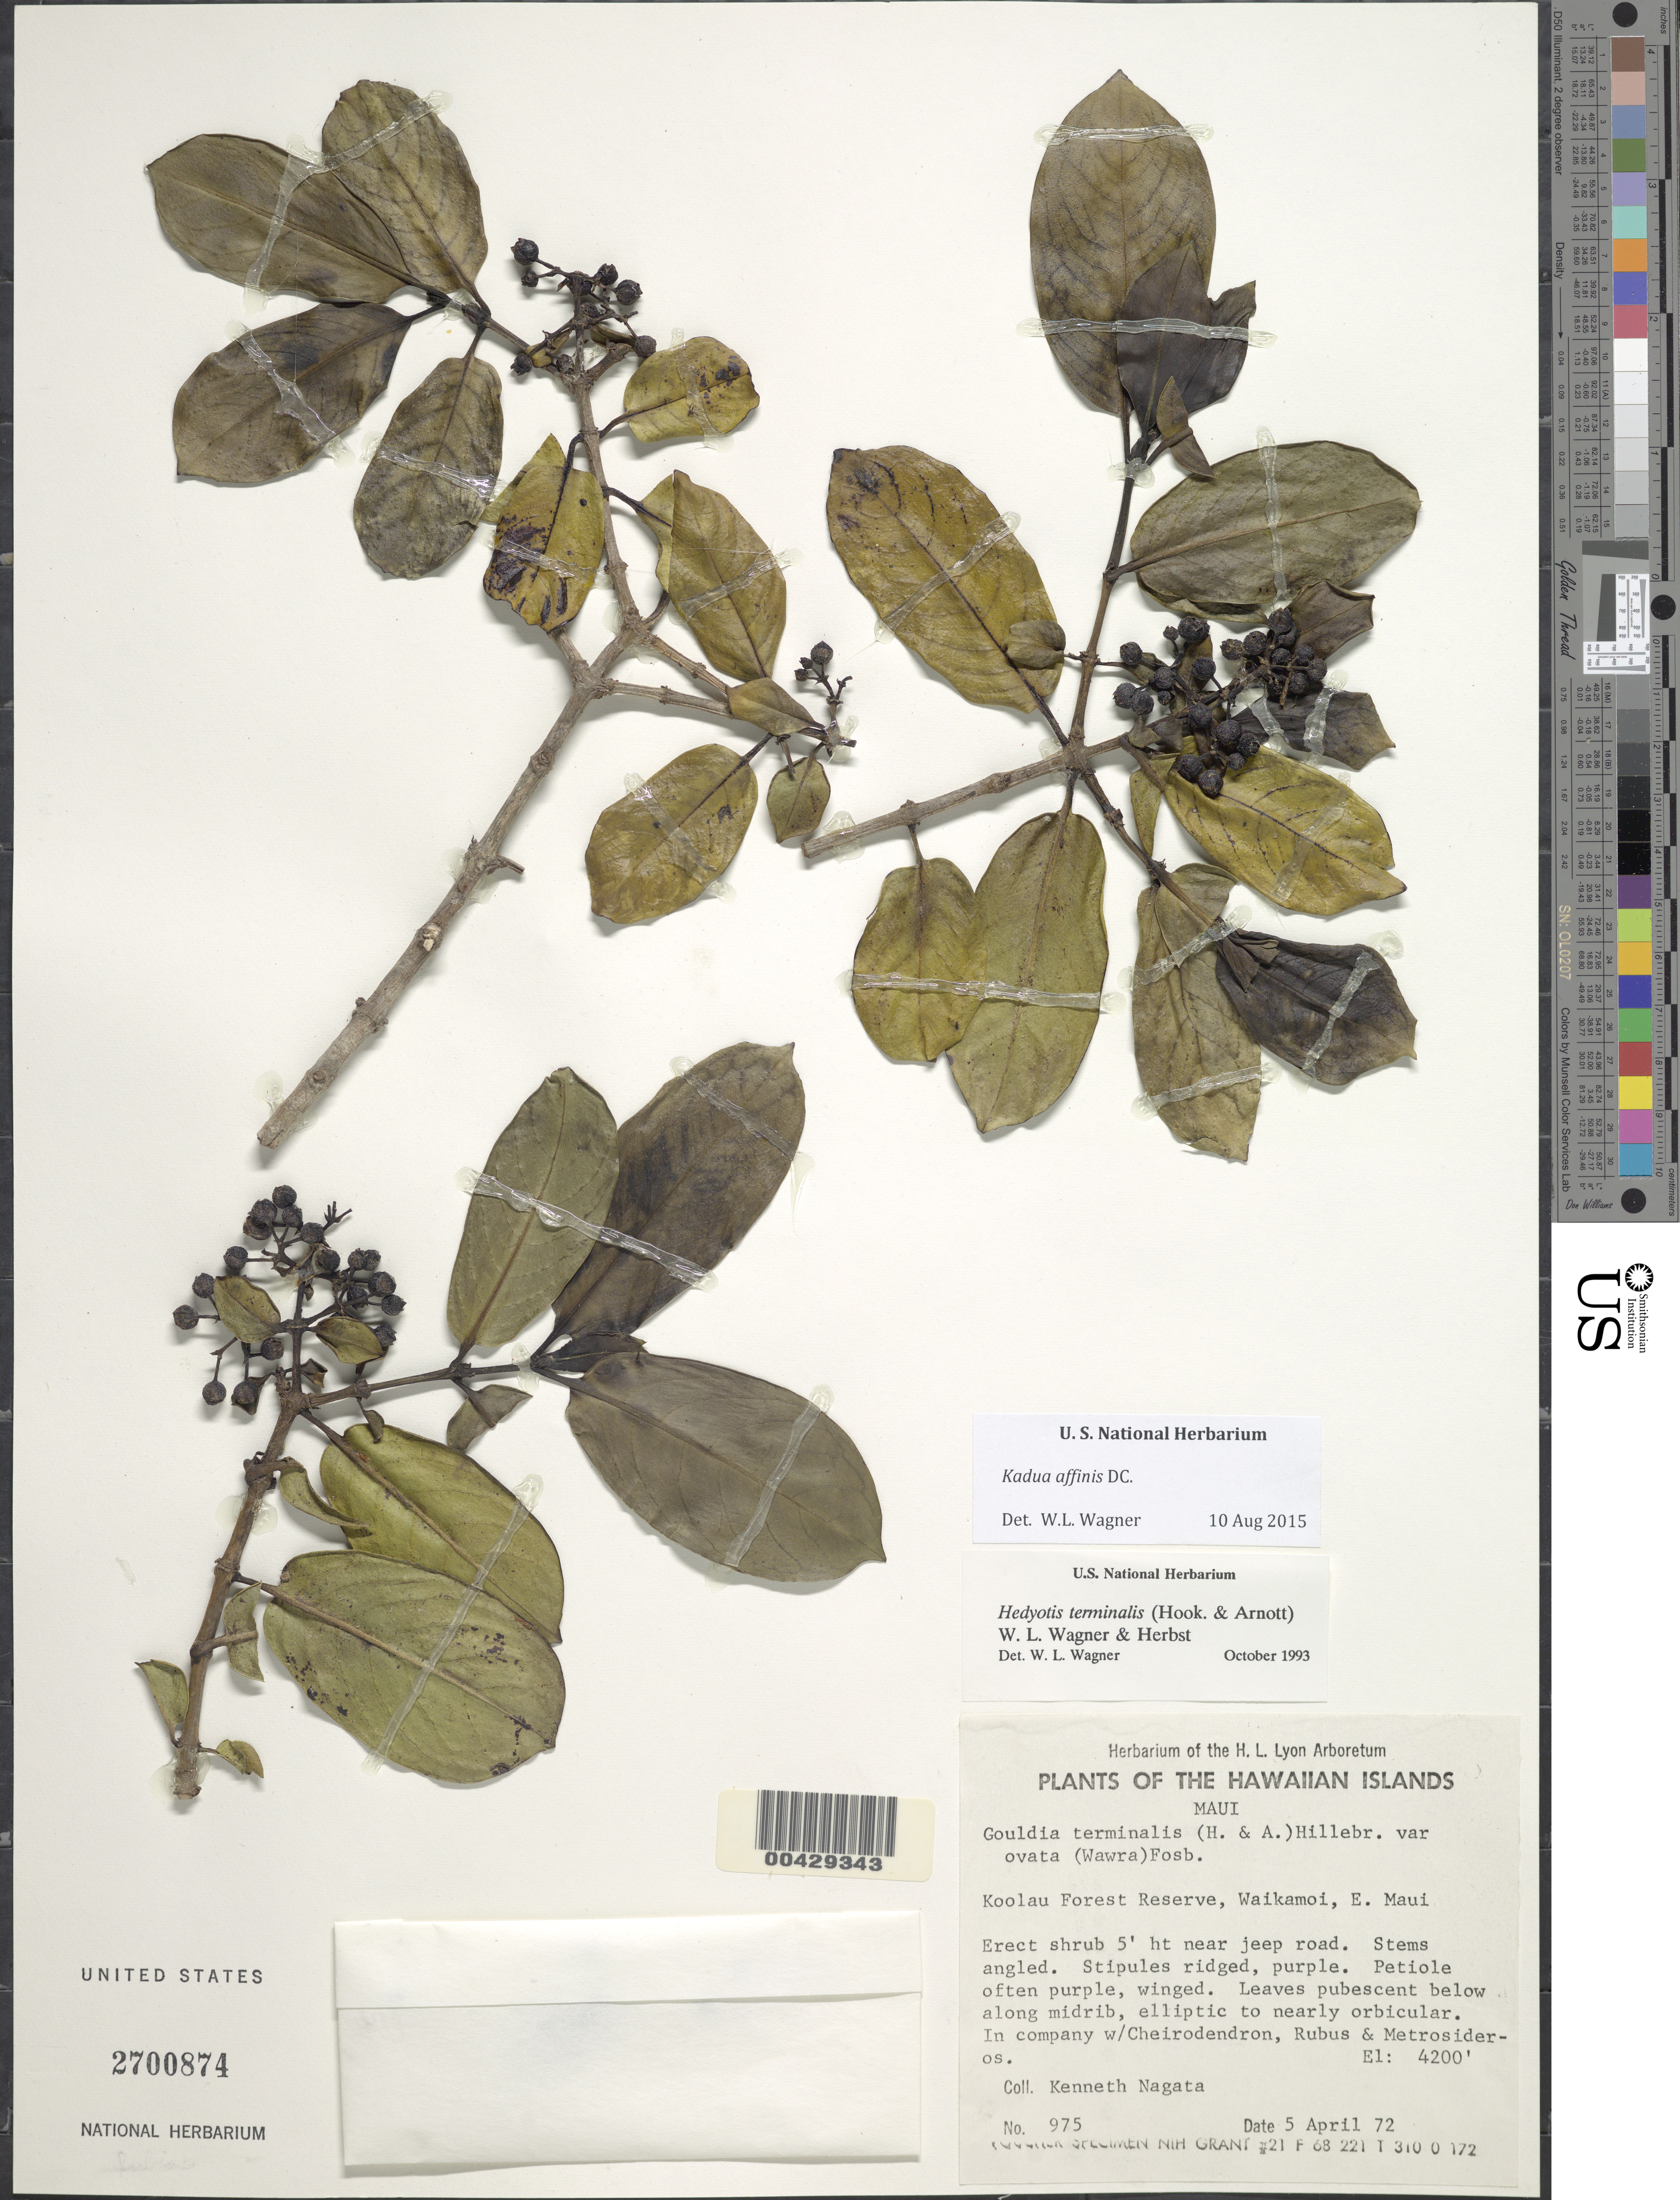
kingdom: Plantae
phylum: Tracheophyta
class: Magnoliopsida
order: Gentianales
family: Rubiaceae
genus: Kadua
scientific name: Kadua affinis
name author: DC.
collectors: K. Nagata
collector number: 975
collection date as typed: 5 Apr 1972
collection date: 1972-04-05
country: United States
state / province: Hawaii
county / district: Maui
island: Maui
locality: Koolau Forest Reserve, Waikamoi, E Maui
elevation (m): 1280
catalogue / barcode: US 2700874